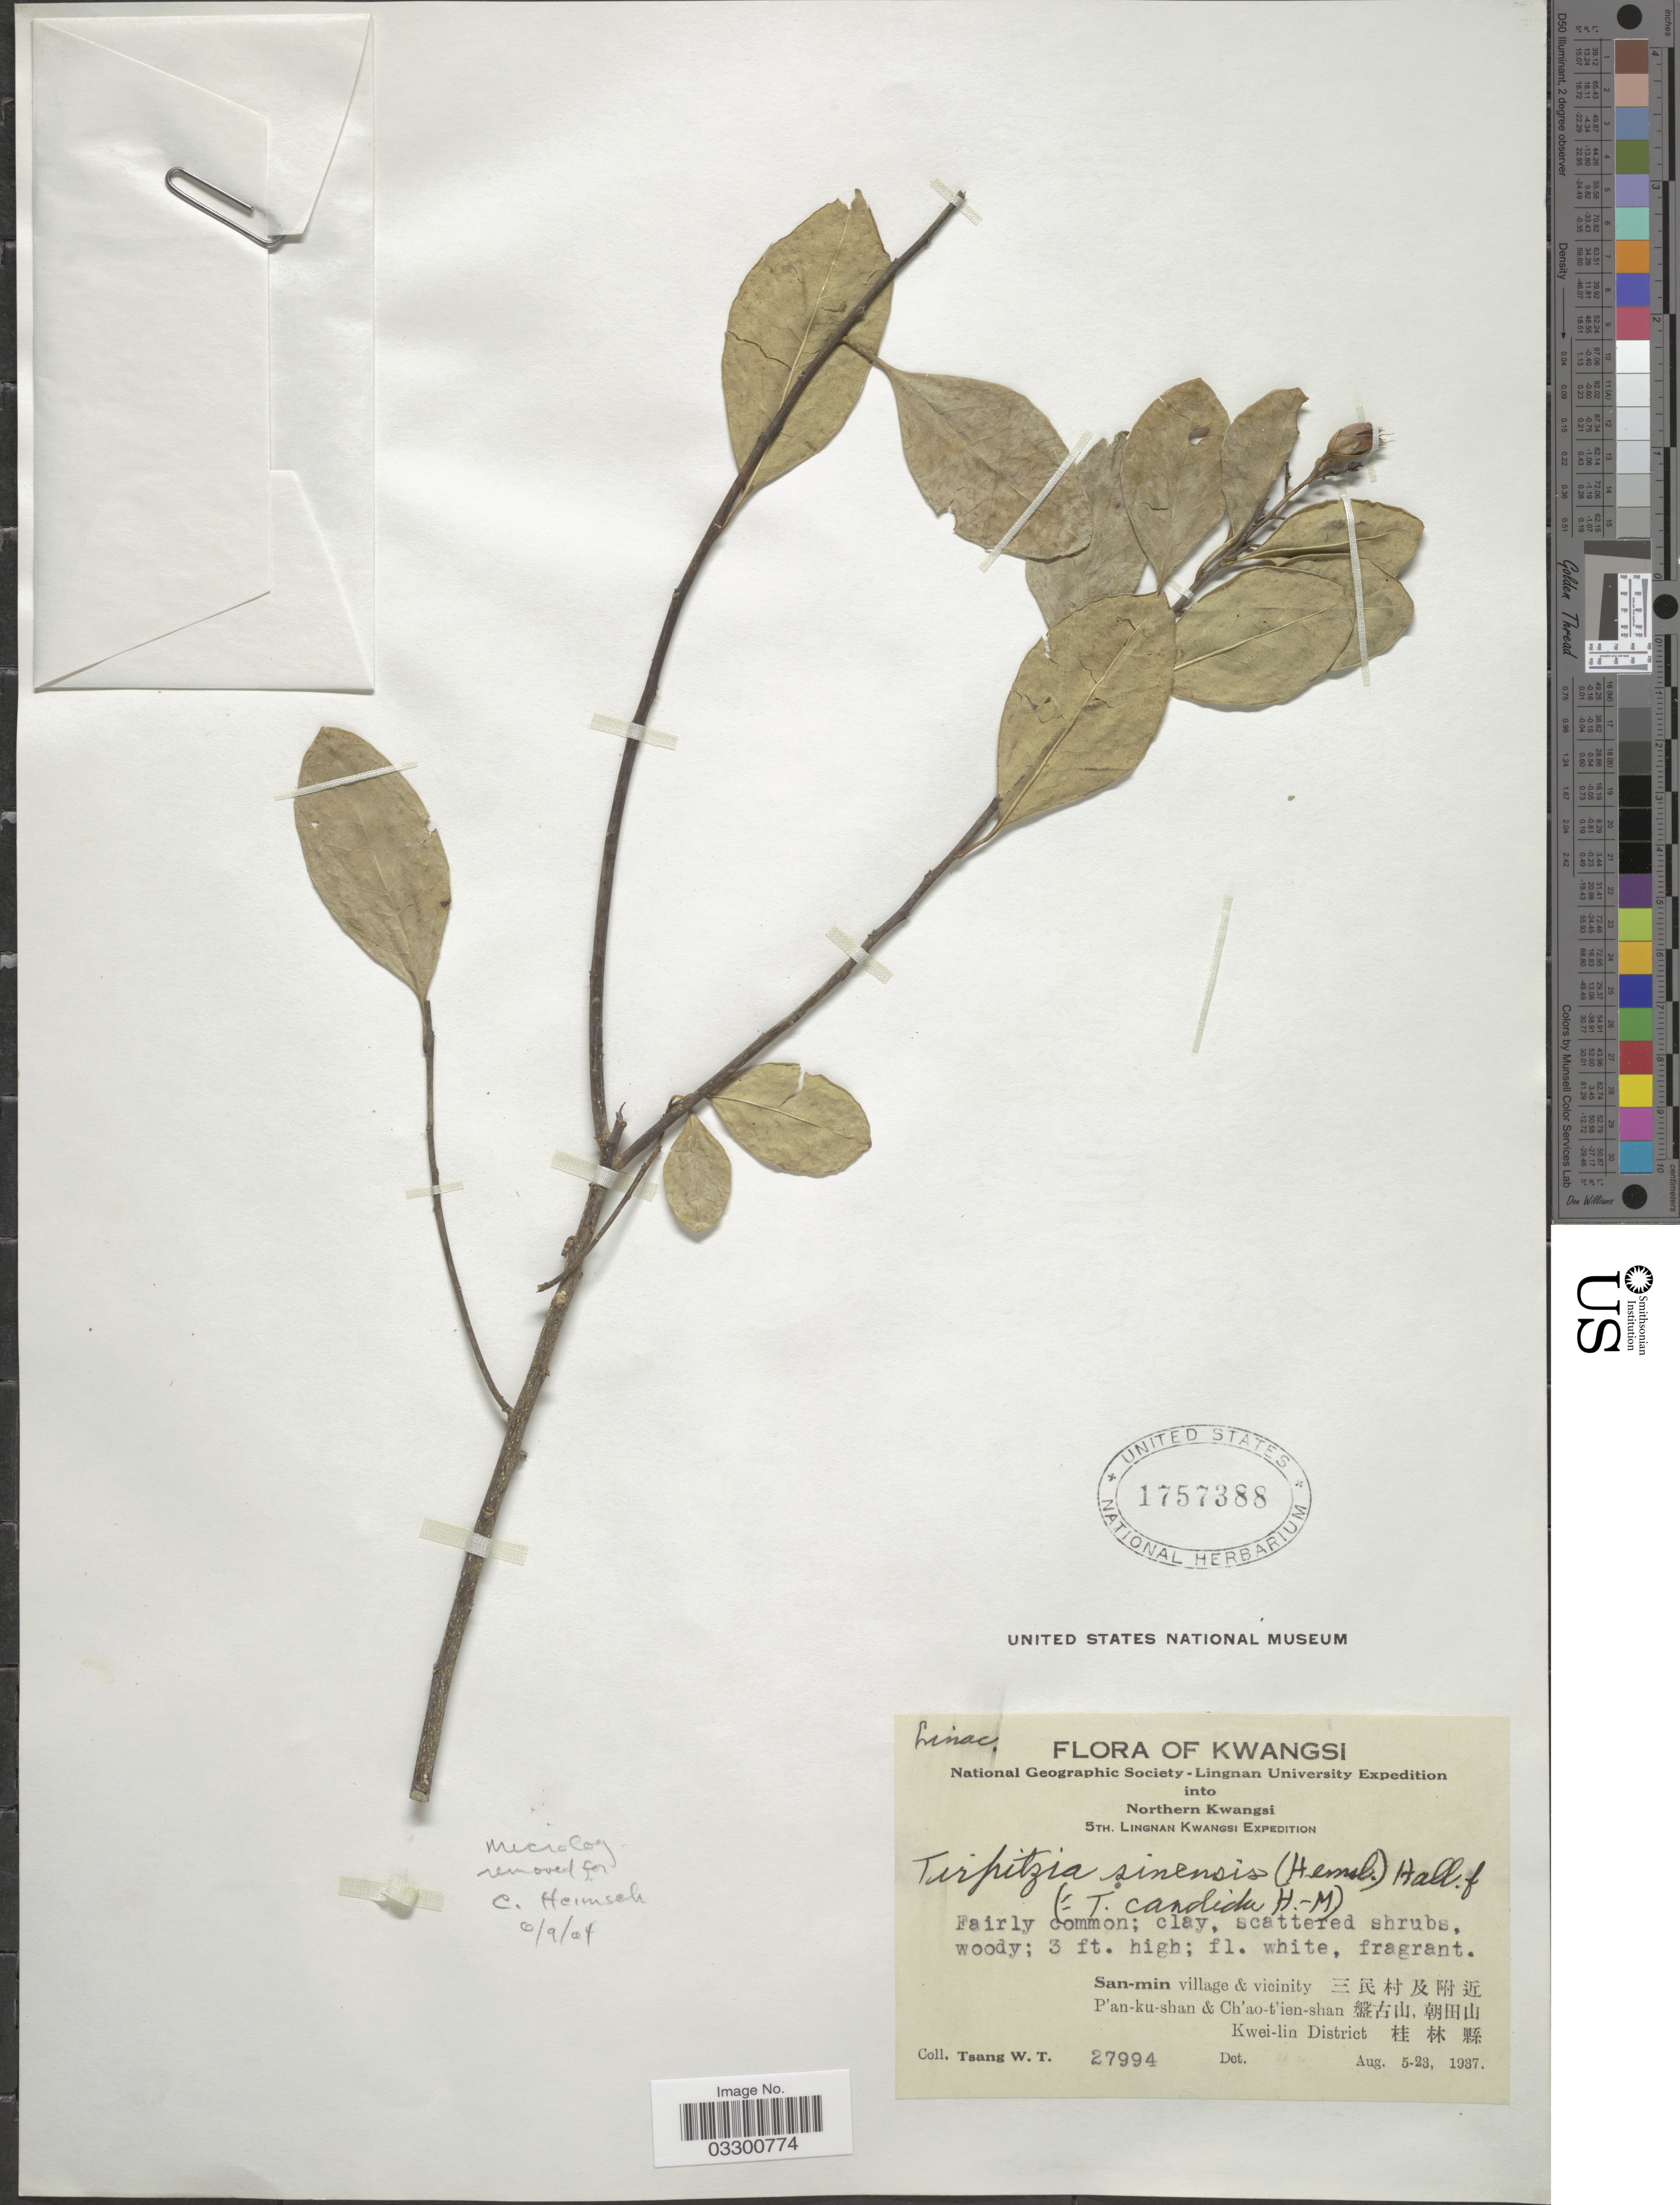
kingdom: Plantae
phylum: Tracheophyta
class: Magnoliopsida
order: Malpighiales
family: Linaceae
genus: Tirpitzia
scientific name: Tirpitzia sinensis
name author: (Hemsl.) Hallier f.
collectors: W. T. Tsang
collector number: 27994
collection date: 1937-08-05/1937-08-23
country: China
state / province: Guangxi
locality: Kwangsi, Northern Kwangsi, San-min village & vicinity X, P'an-ku-shan & Ch'ao-t'ien-shan X, Kwei-lin District X.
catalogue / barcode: US 1757388